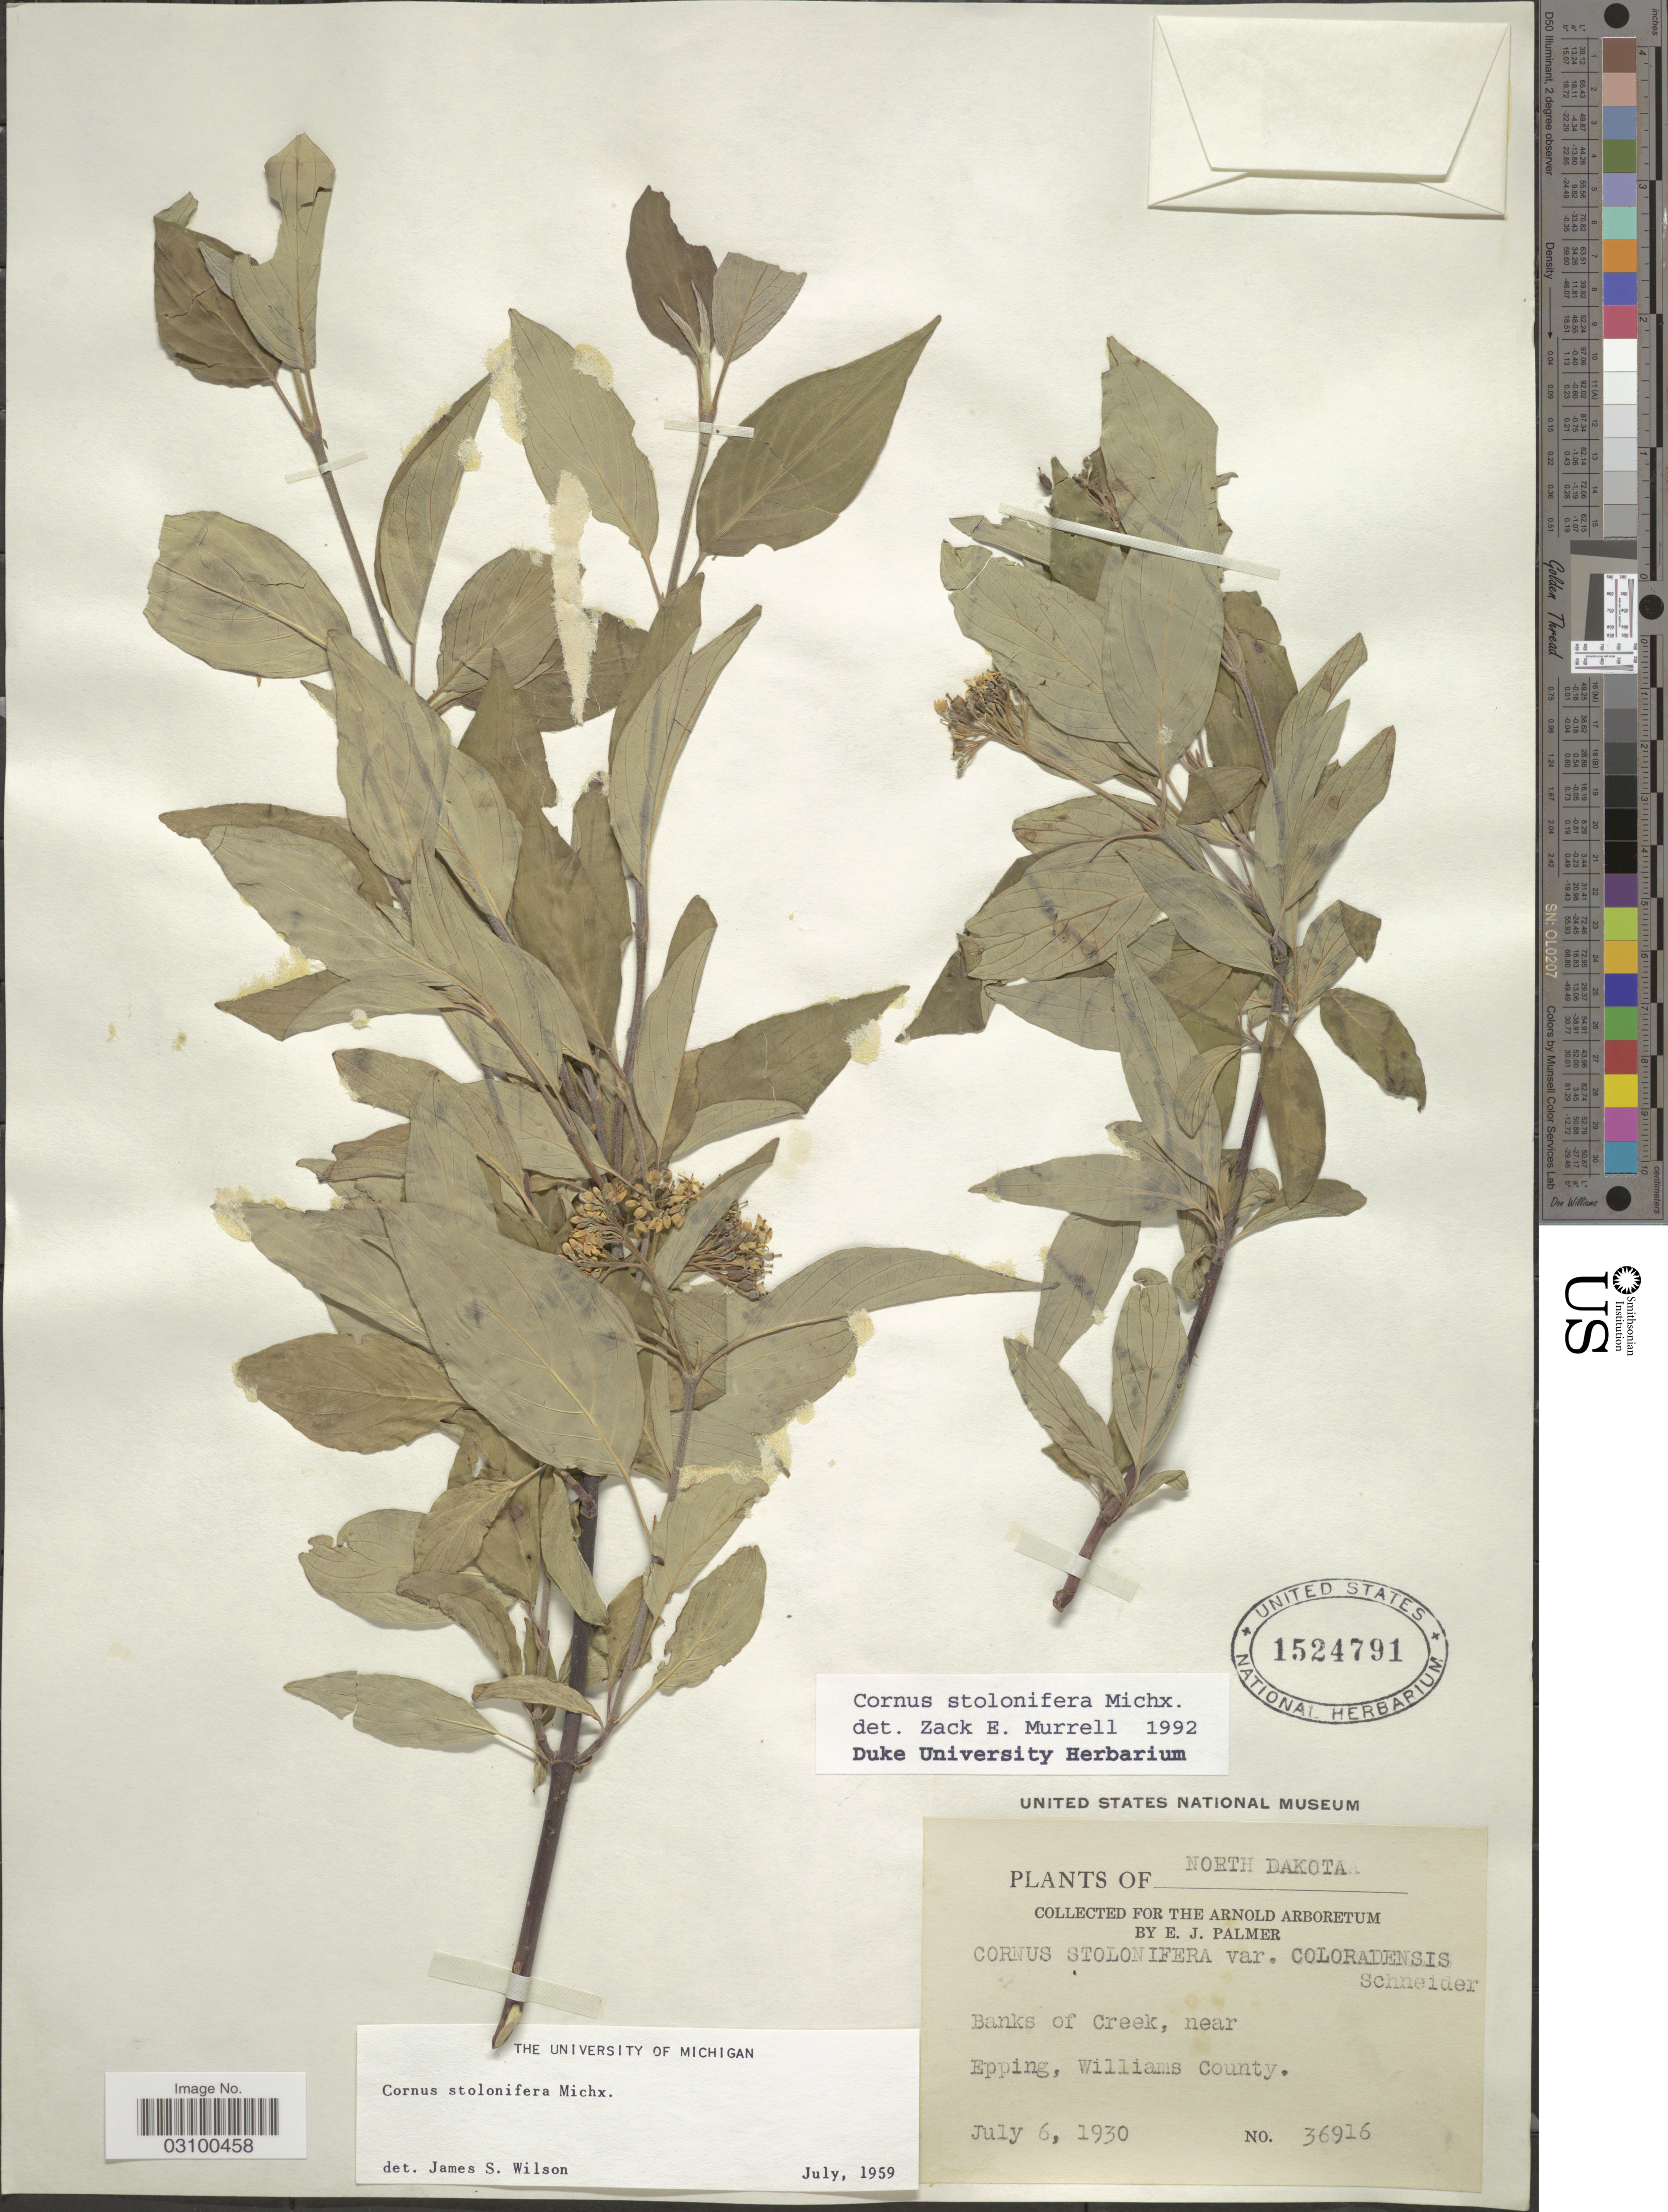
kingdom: Plantae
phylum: Tracheophyta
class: Magnoliopsida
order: Cornales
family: Cornaceae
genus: Cornus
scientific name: Cornus sericea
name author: L.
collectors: E. J. Palmer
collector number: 36916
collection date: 1930-07-06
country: United States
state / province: North Dakota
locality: Banks of Creek, near Epping, Williams County.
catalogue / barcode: US 1524791